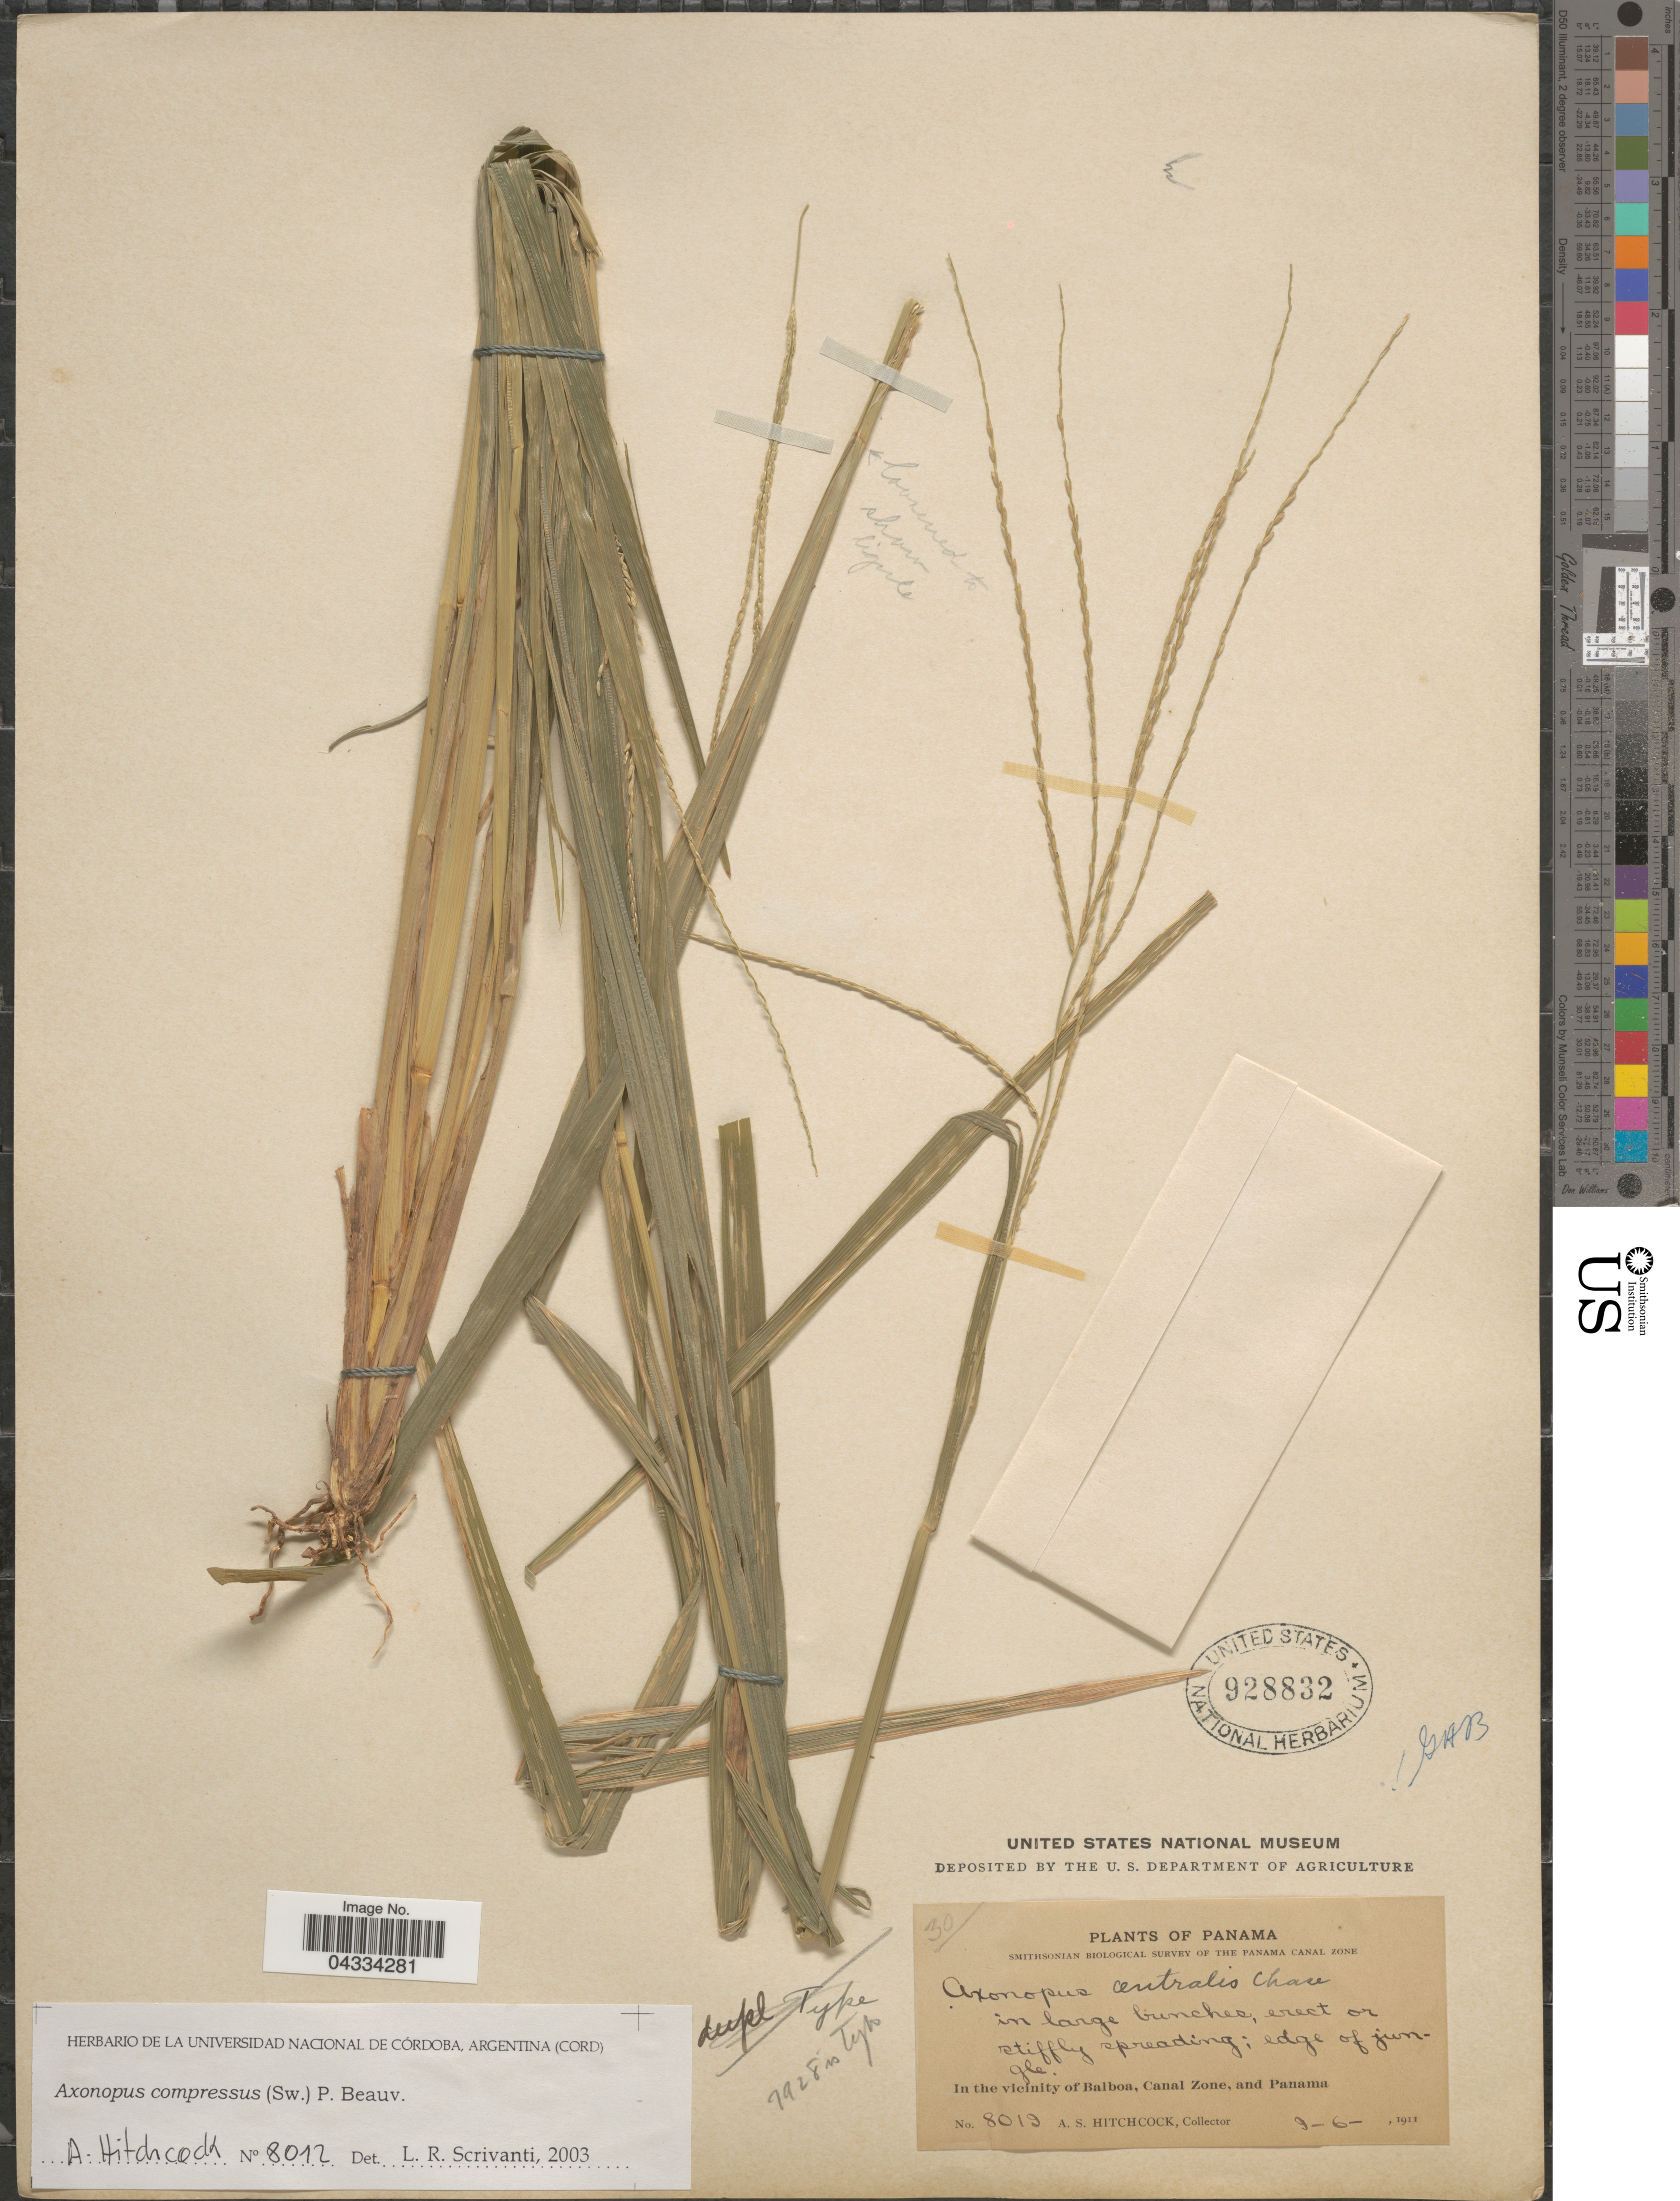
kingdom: Plantae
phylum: Tracheophyta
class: Liliopsida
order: Poales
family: Poaceae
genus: Axonopus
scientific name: Axonopus compressus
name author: (Sw.) P. Beauv.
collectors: A. S. Hitchcock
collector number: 8019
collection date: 1911-06-09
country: Panama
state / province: Panamá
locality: Smithsonian Biological Survey of the Panama Canal Zone. In the vicinity of Balboa, Canal Zone, and Panama.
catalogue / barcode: US 928832